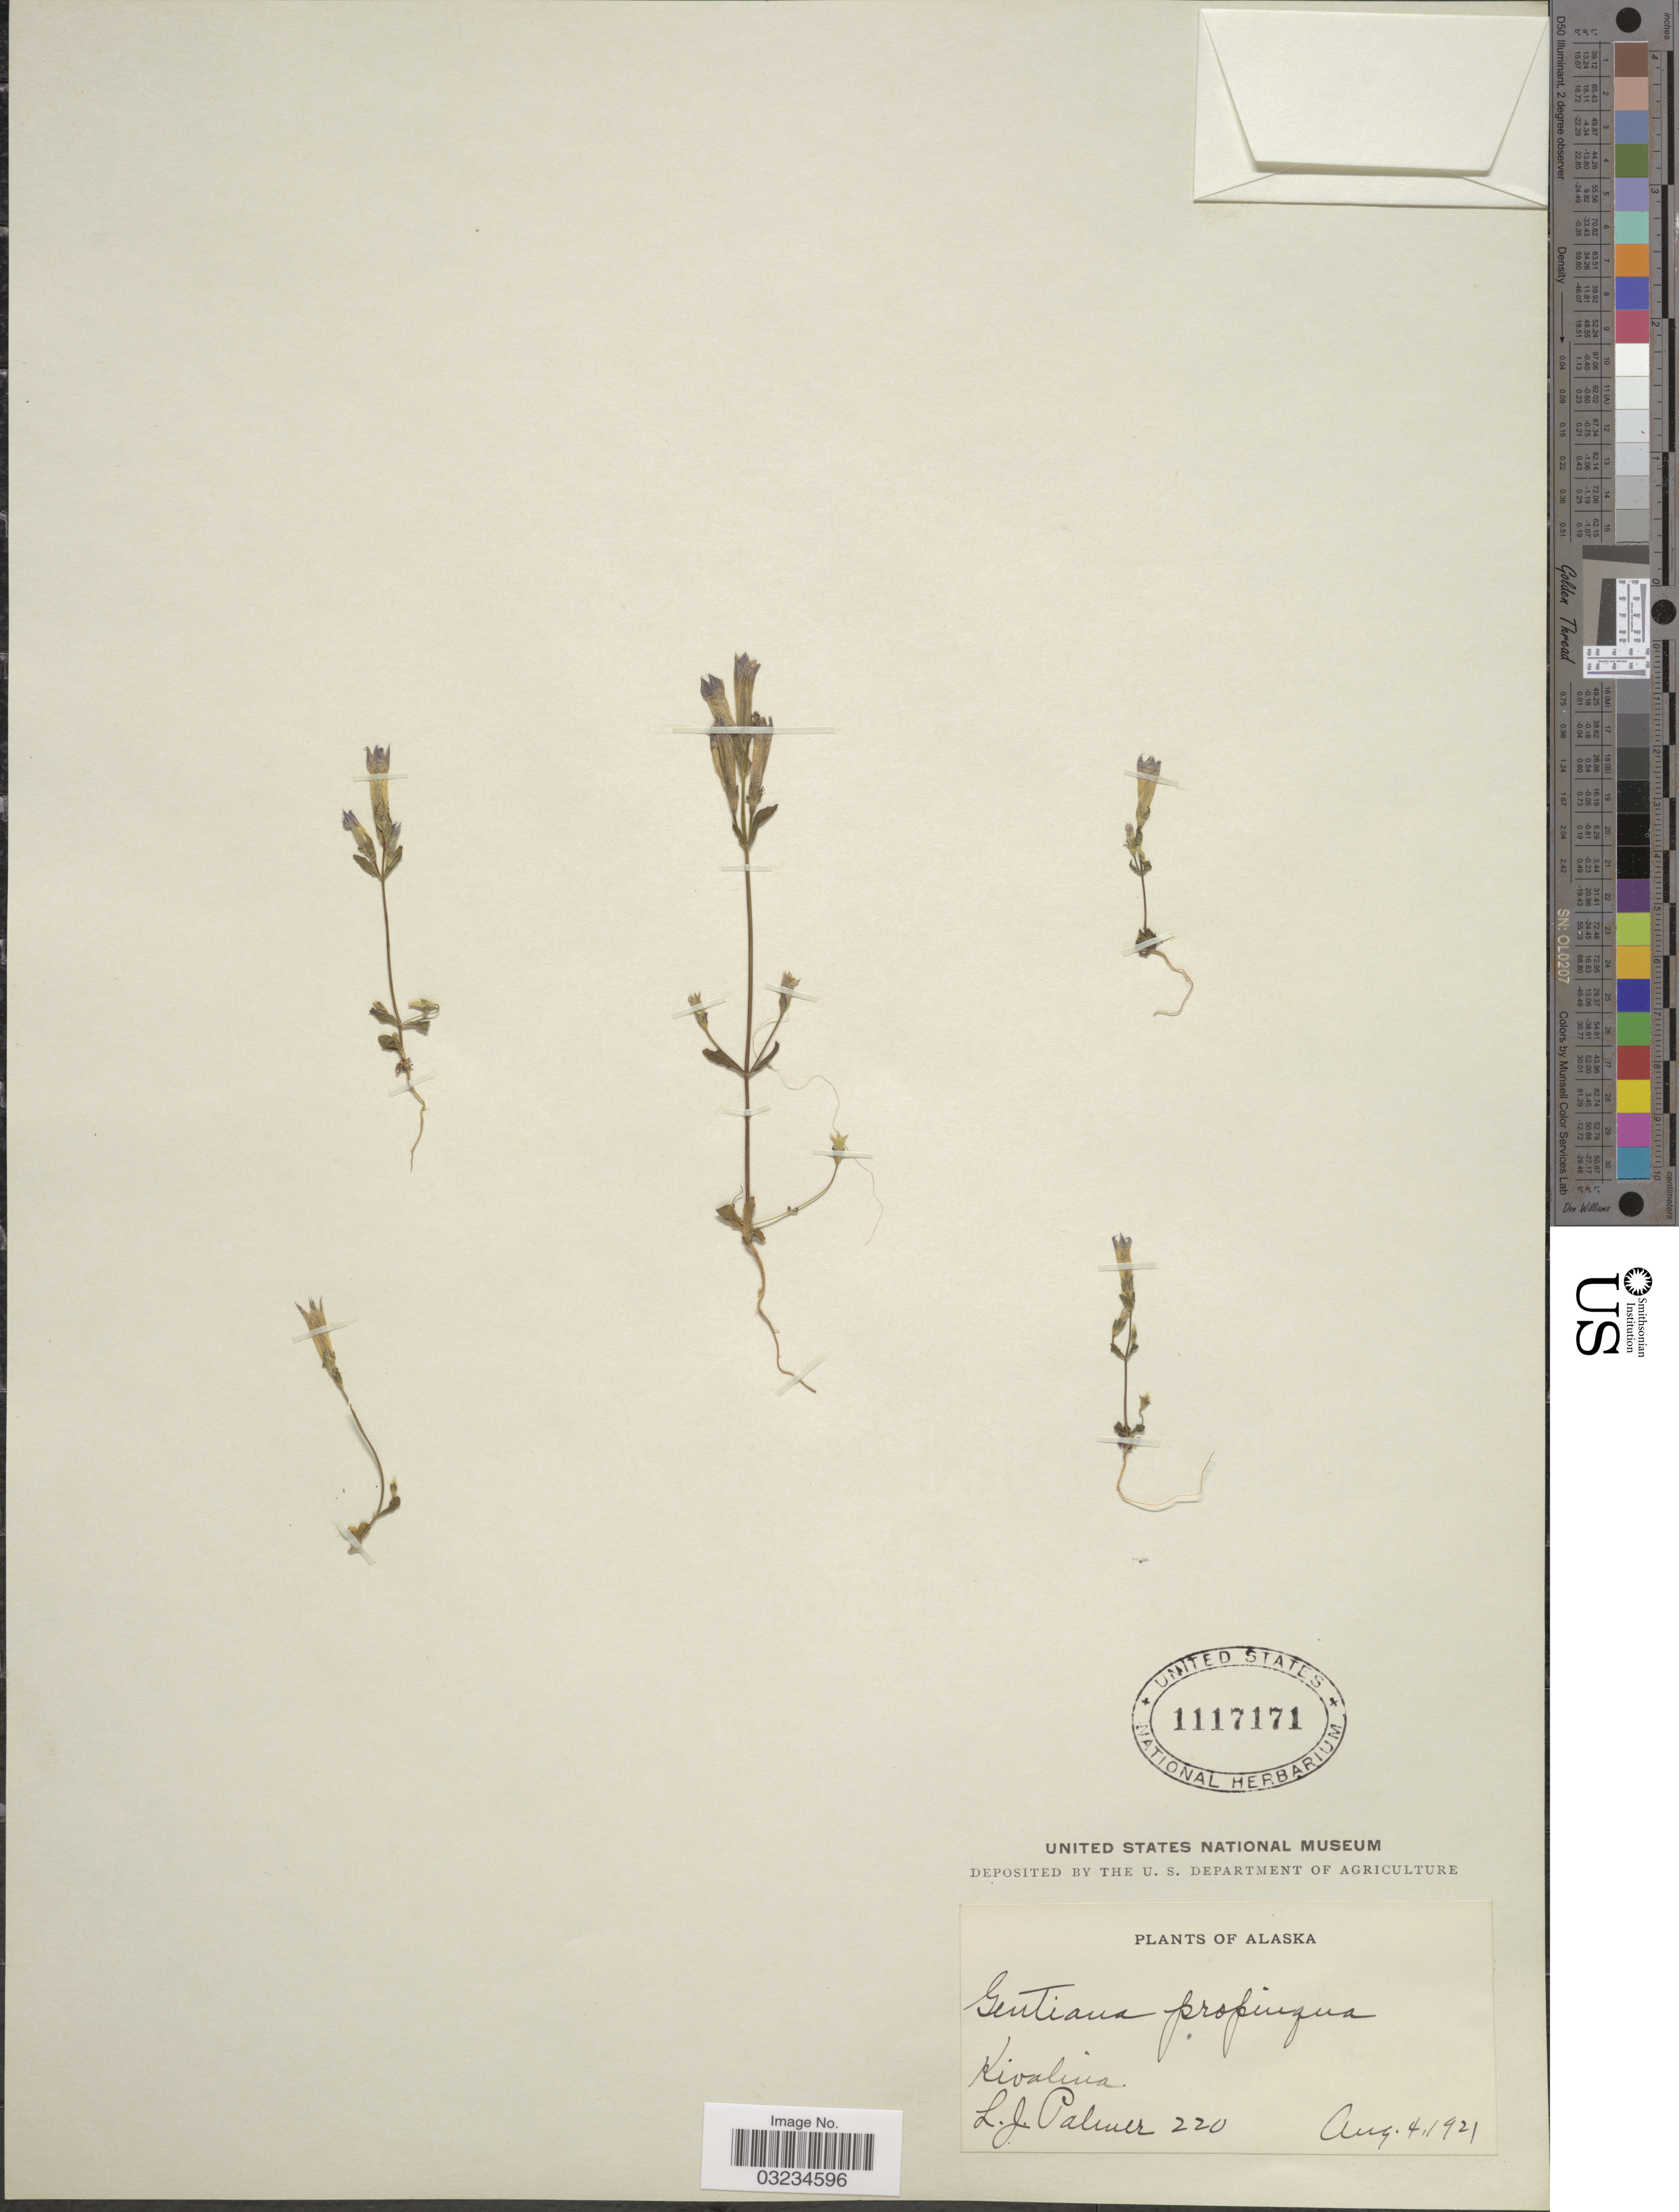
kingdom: Plantae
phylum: Tracheophyta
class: Magnoliopsida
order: Gentianales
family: Gentianaceae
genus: Gentiana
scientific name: Gentiana propinqua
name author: Richards.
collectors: L. J. Palmer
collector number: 220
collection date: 1921-08-04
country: United States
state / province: Alaska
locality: Kivalina.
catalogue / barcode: US 1117171